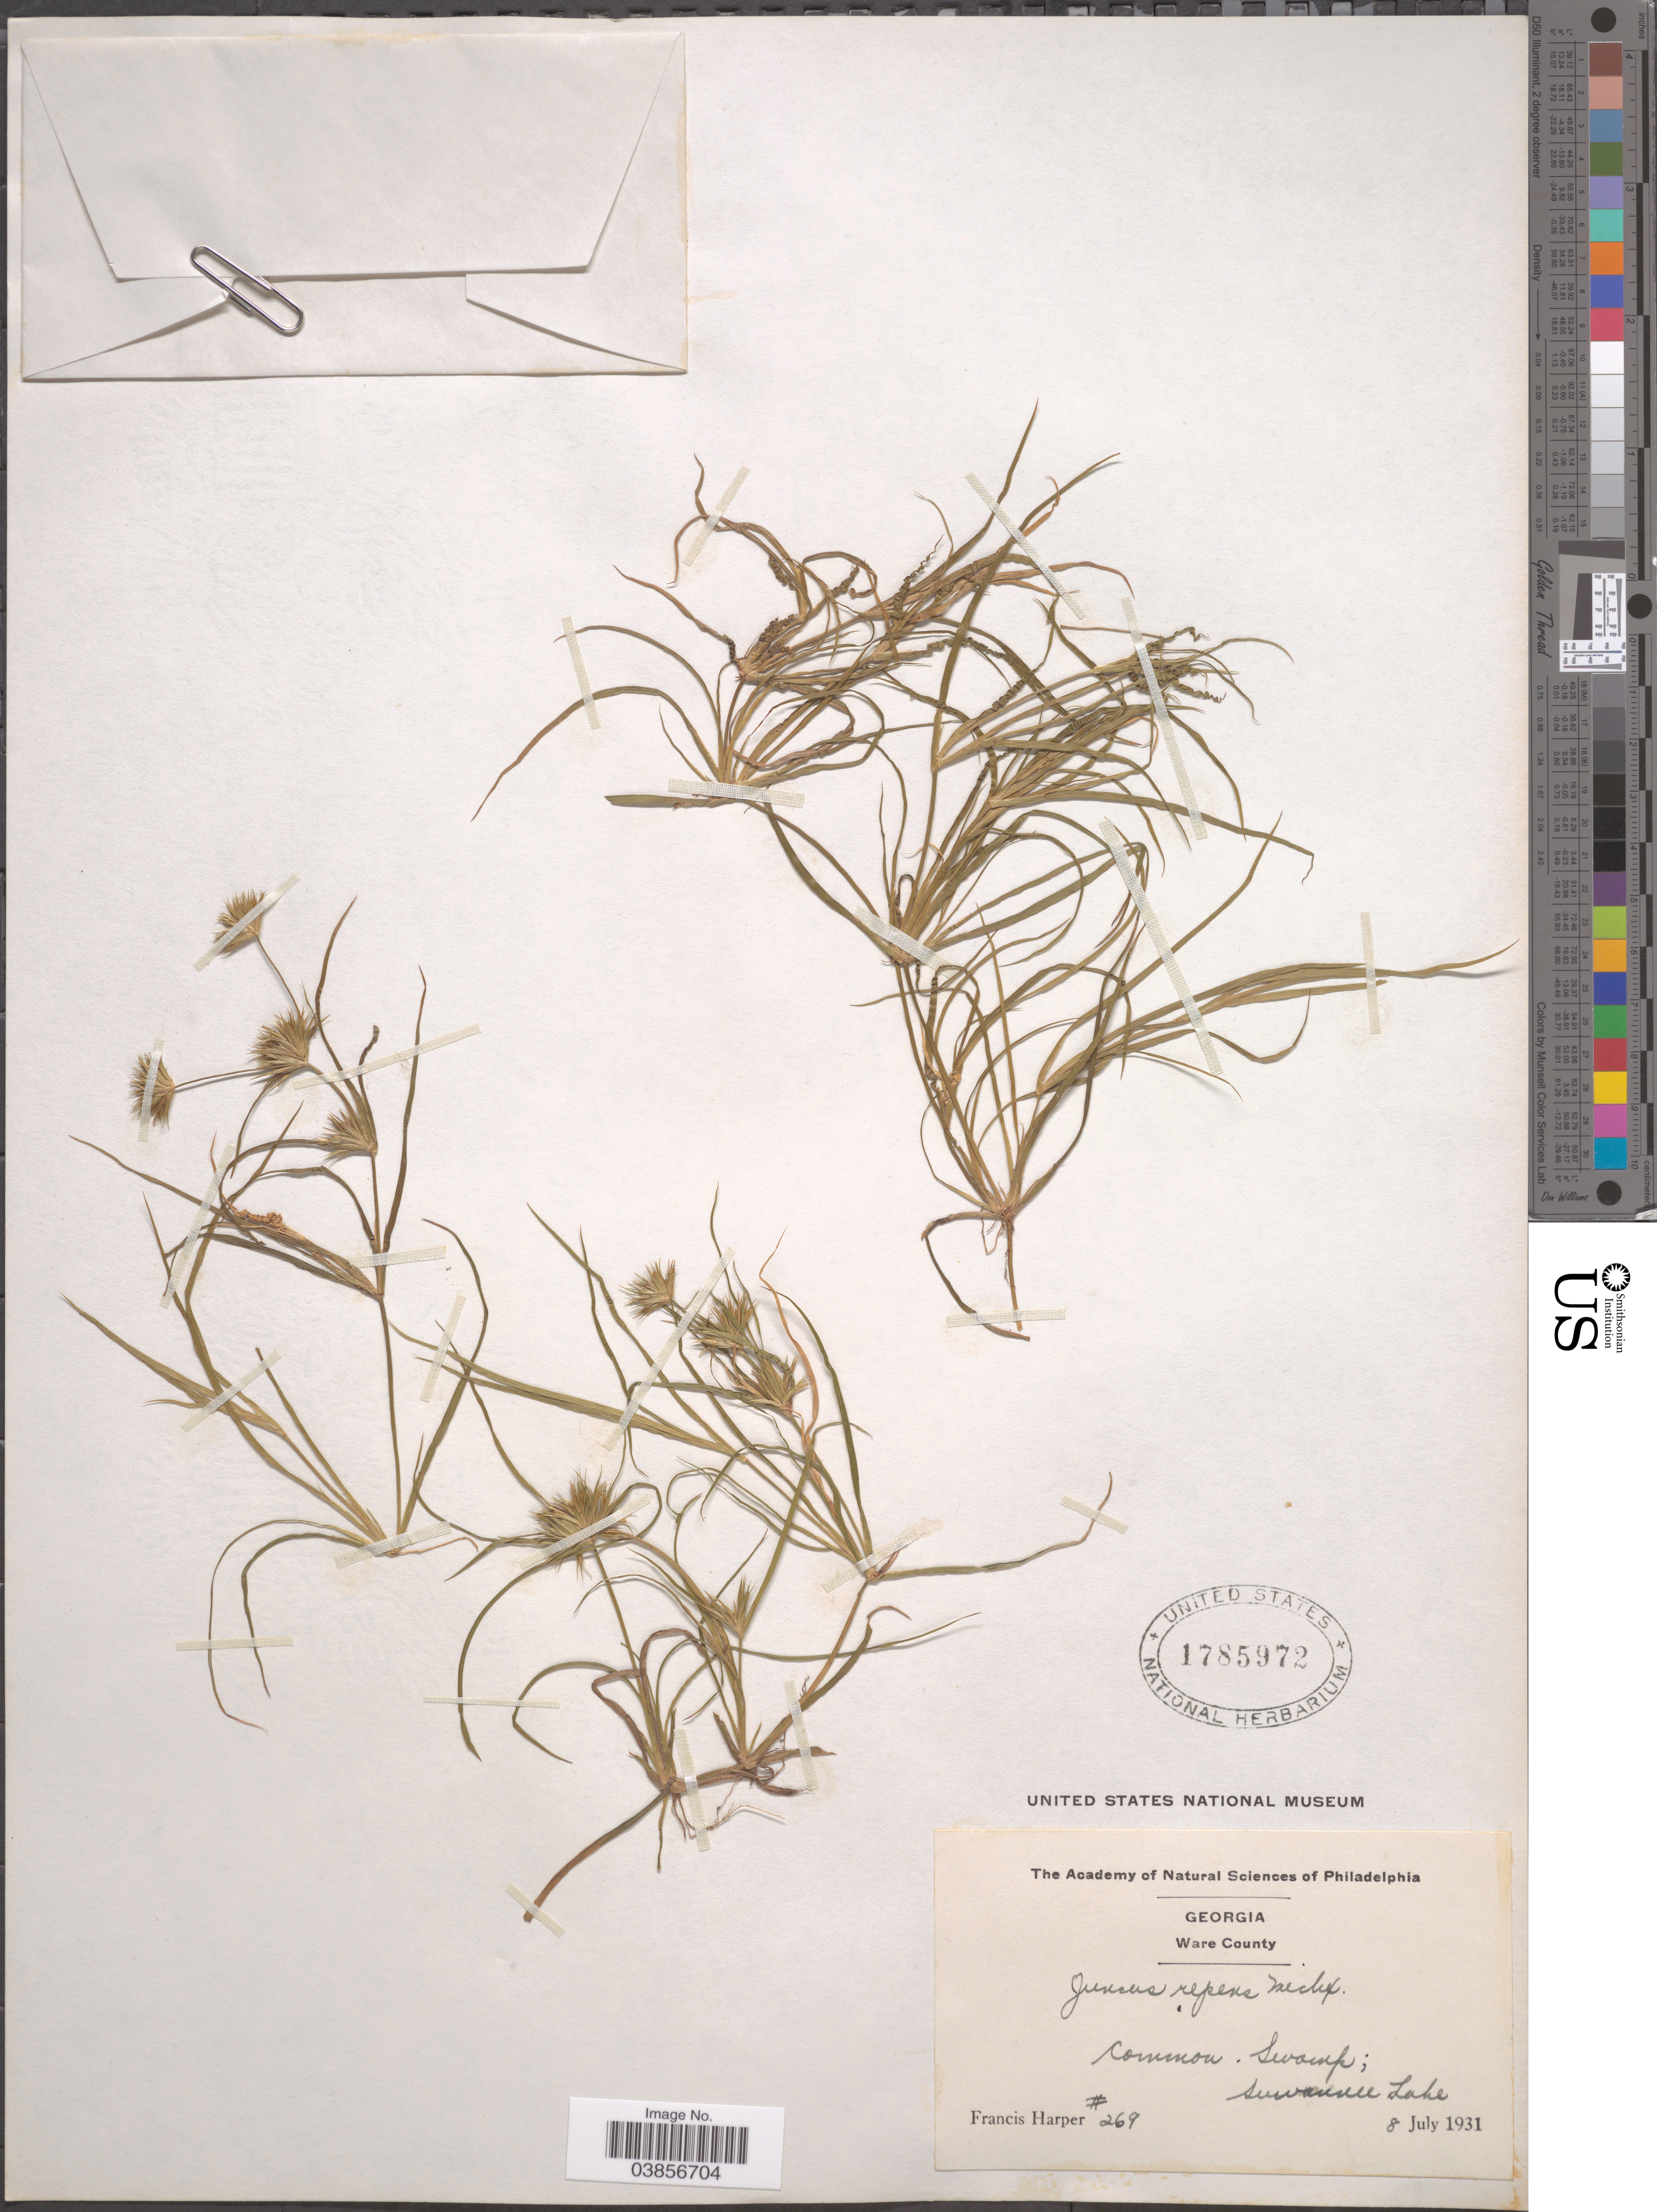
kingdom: Plantae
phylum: Tracheophyta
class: Liliopsida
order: Poales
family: Juncaceae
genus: Juncus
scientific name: Juncus repens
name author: Michx.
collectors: F. Harper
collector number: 269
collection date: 1931-07-08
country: United States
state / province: Georgia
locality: Ware County. Suwannee Lake.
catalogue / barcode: US 1785972